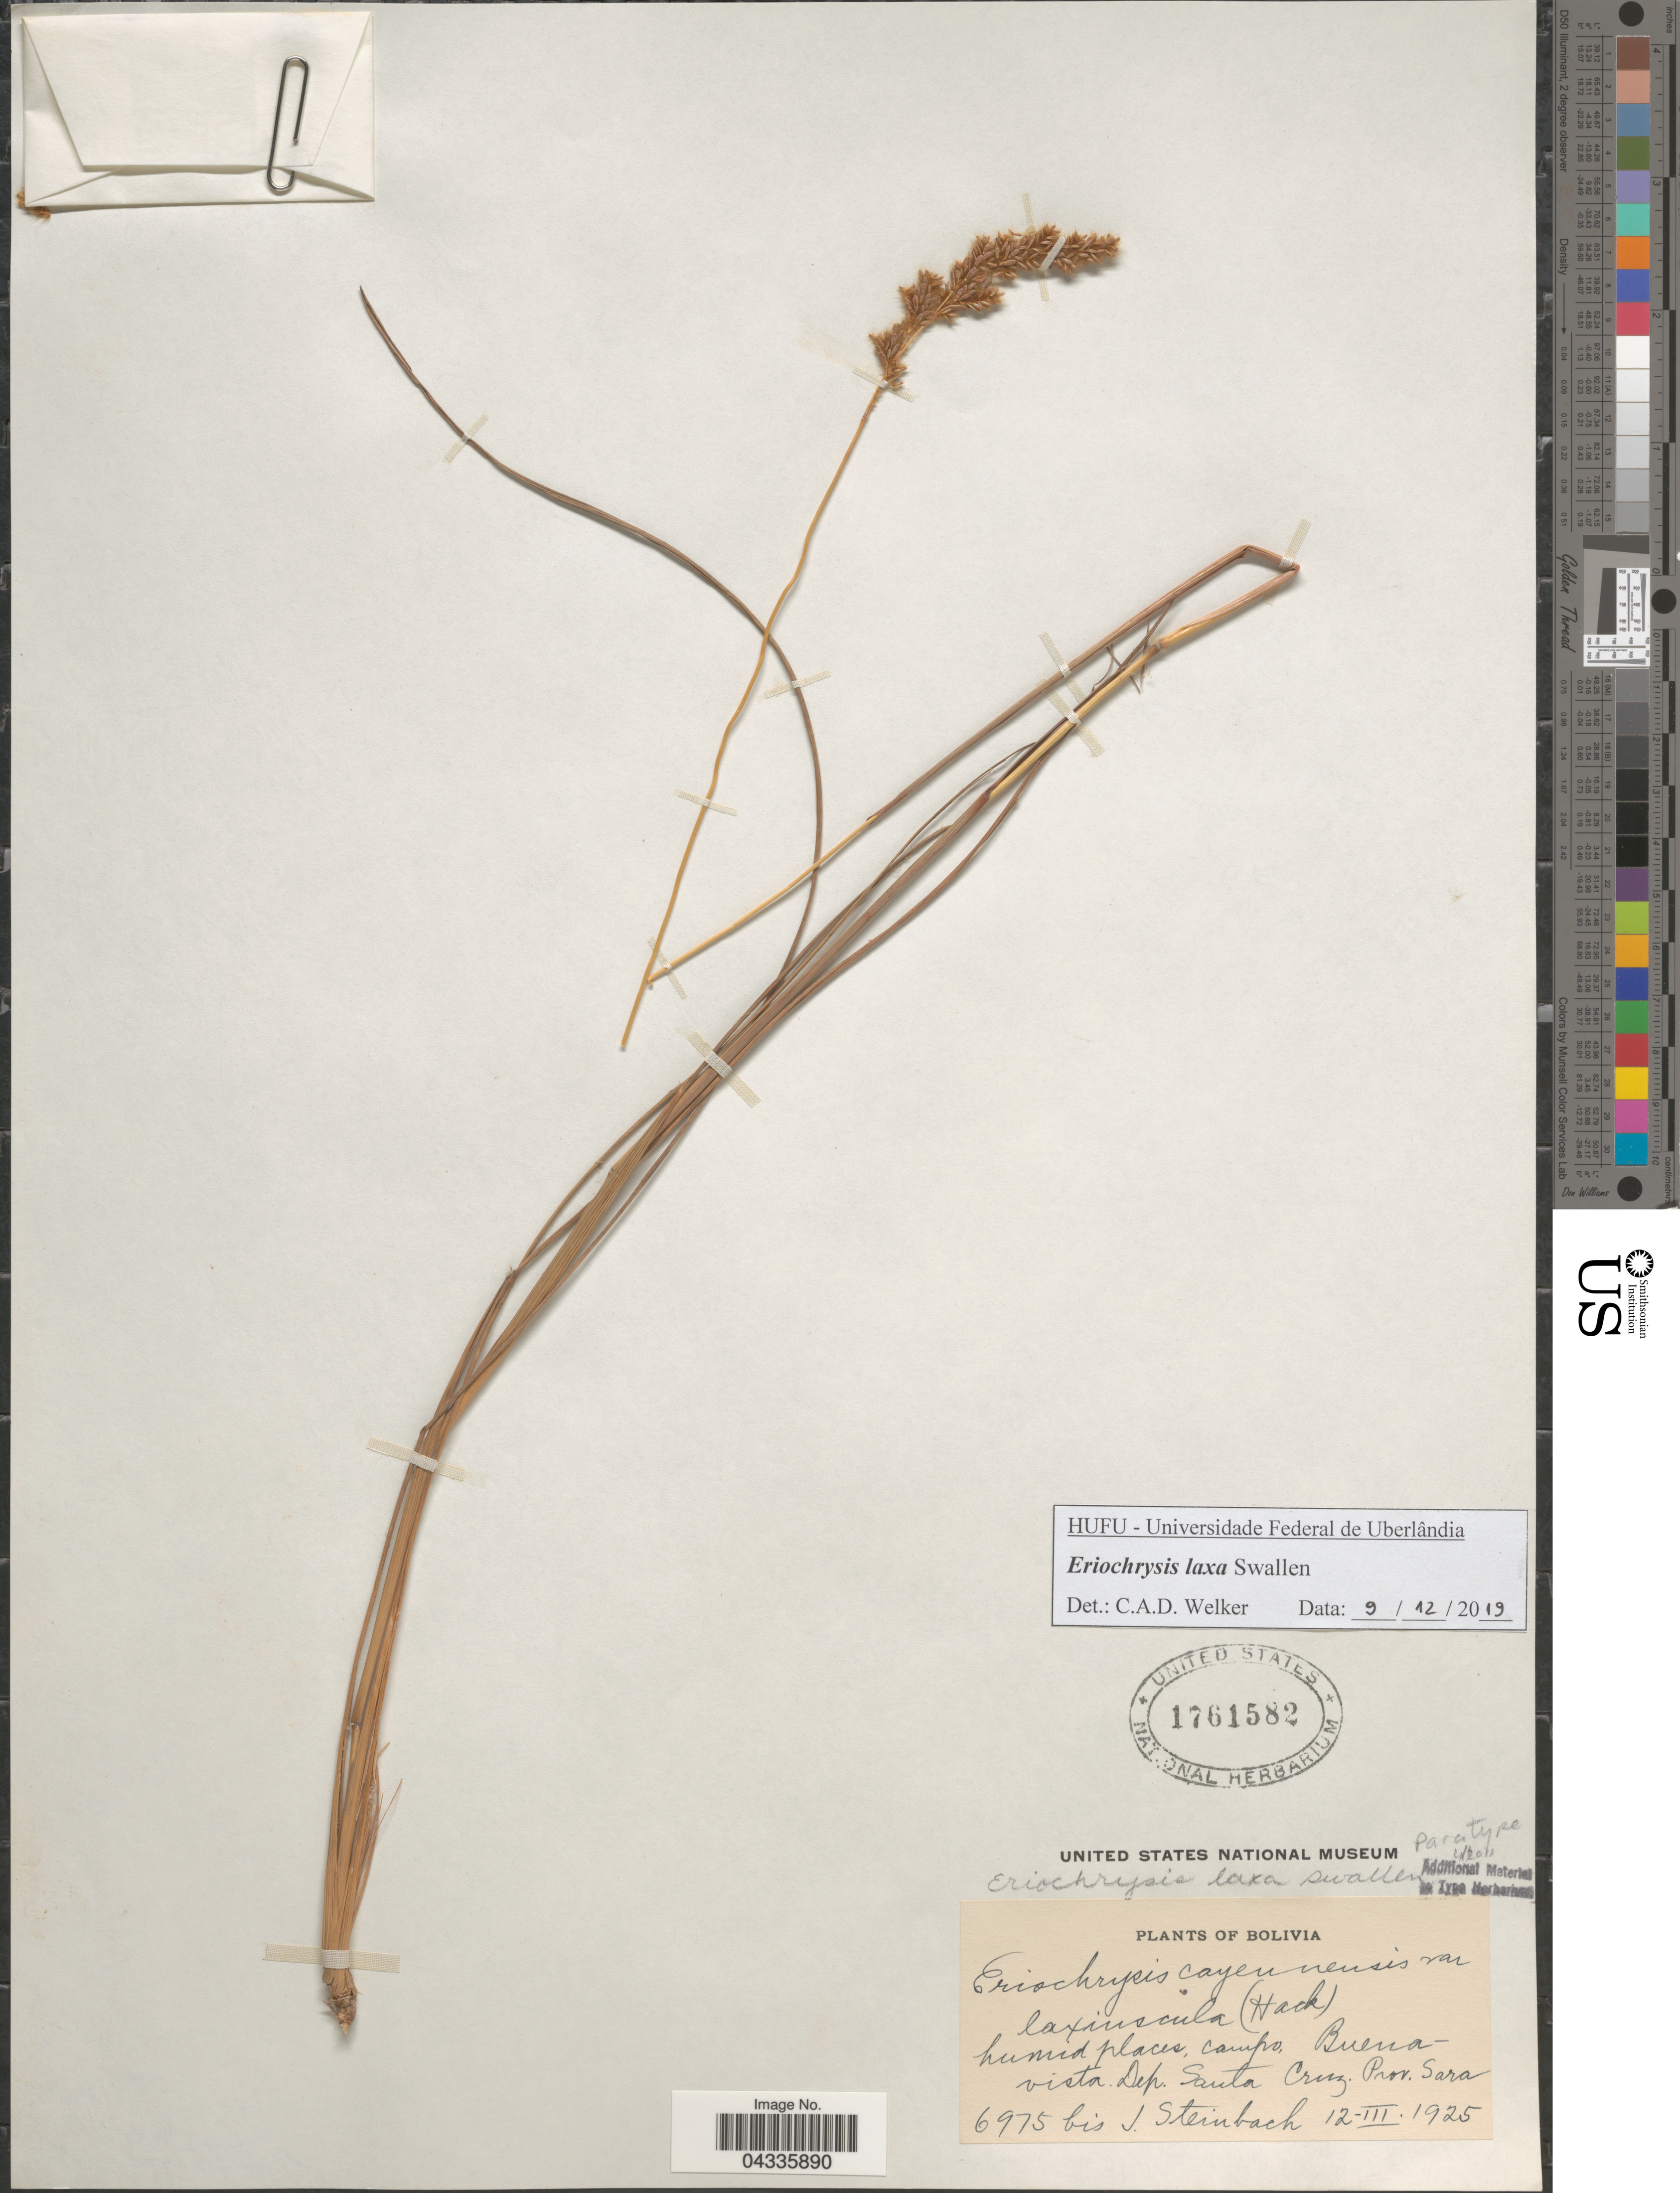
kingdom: Plantae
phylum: Tracheophyta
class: Liliopsida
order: Poales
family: Poaceae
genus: Eriochrysis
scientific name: Eriochrysis laxa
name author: Swallen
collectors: J. Steinbach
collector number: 6975bis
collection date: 1925-03-12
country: Bolivia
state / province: Santa Cruz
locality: Humid places, campo, Buenavista, Dep. Santa Cruz, Prov. Sara.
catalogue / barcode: US 1761582